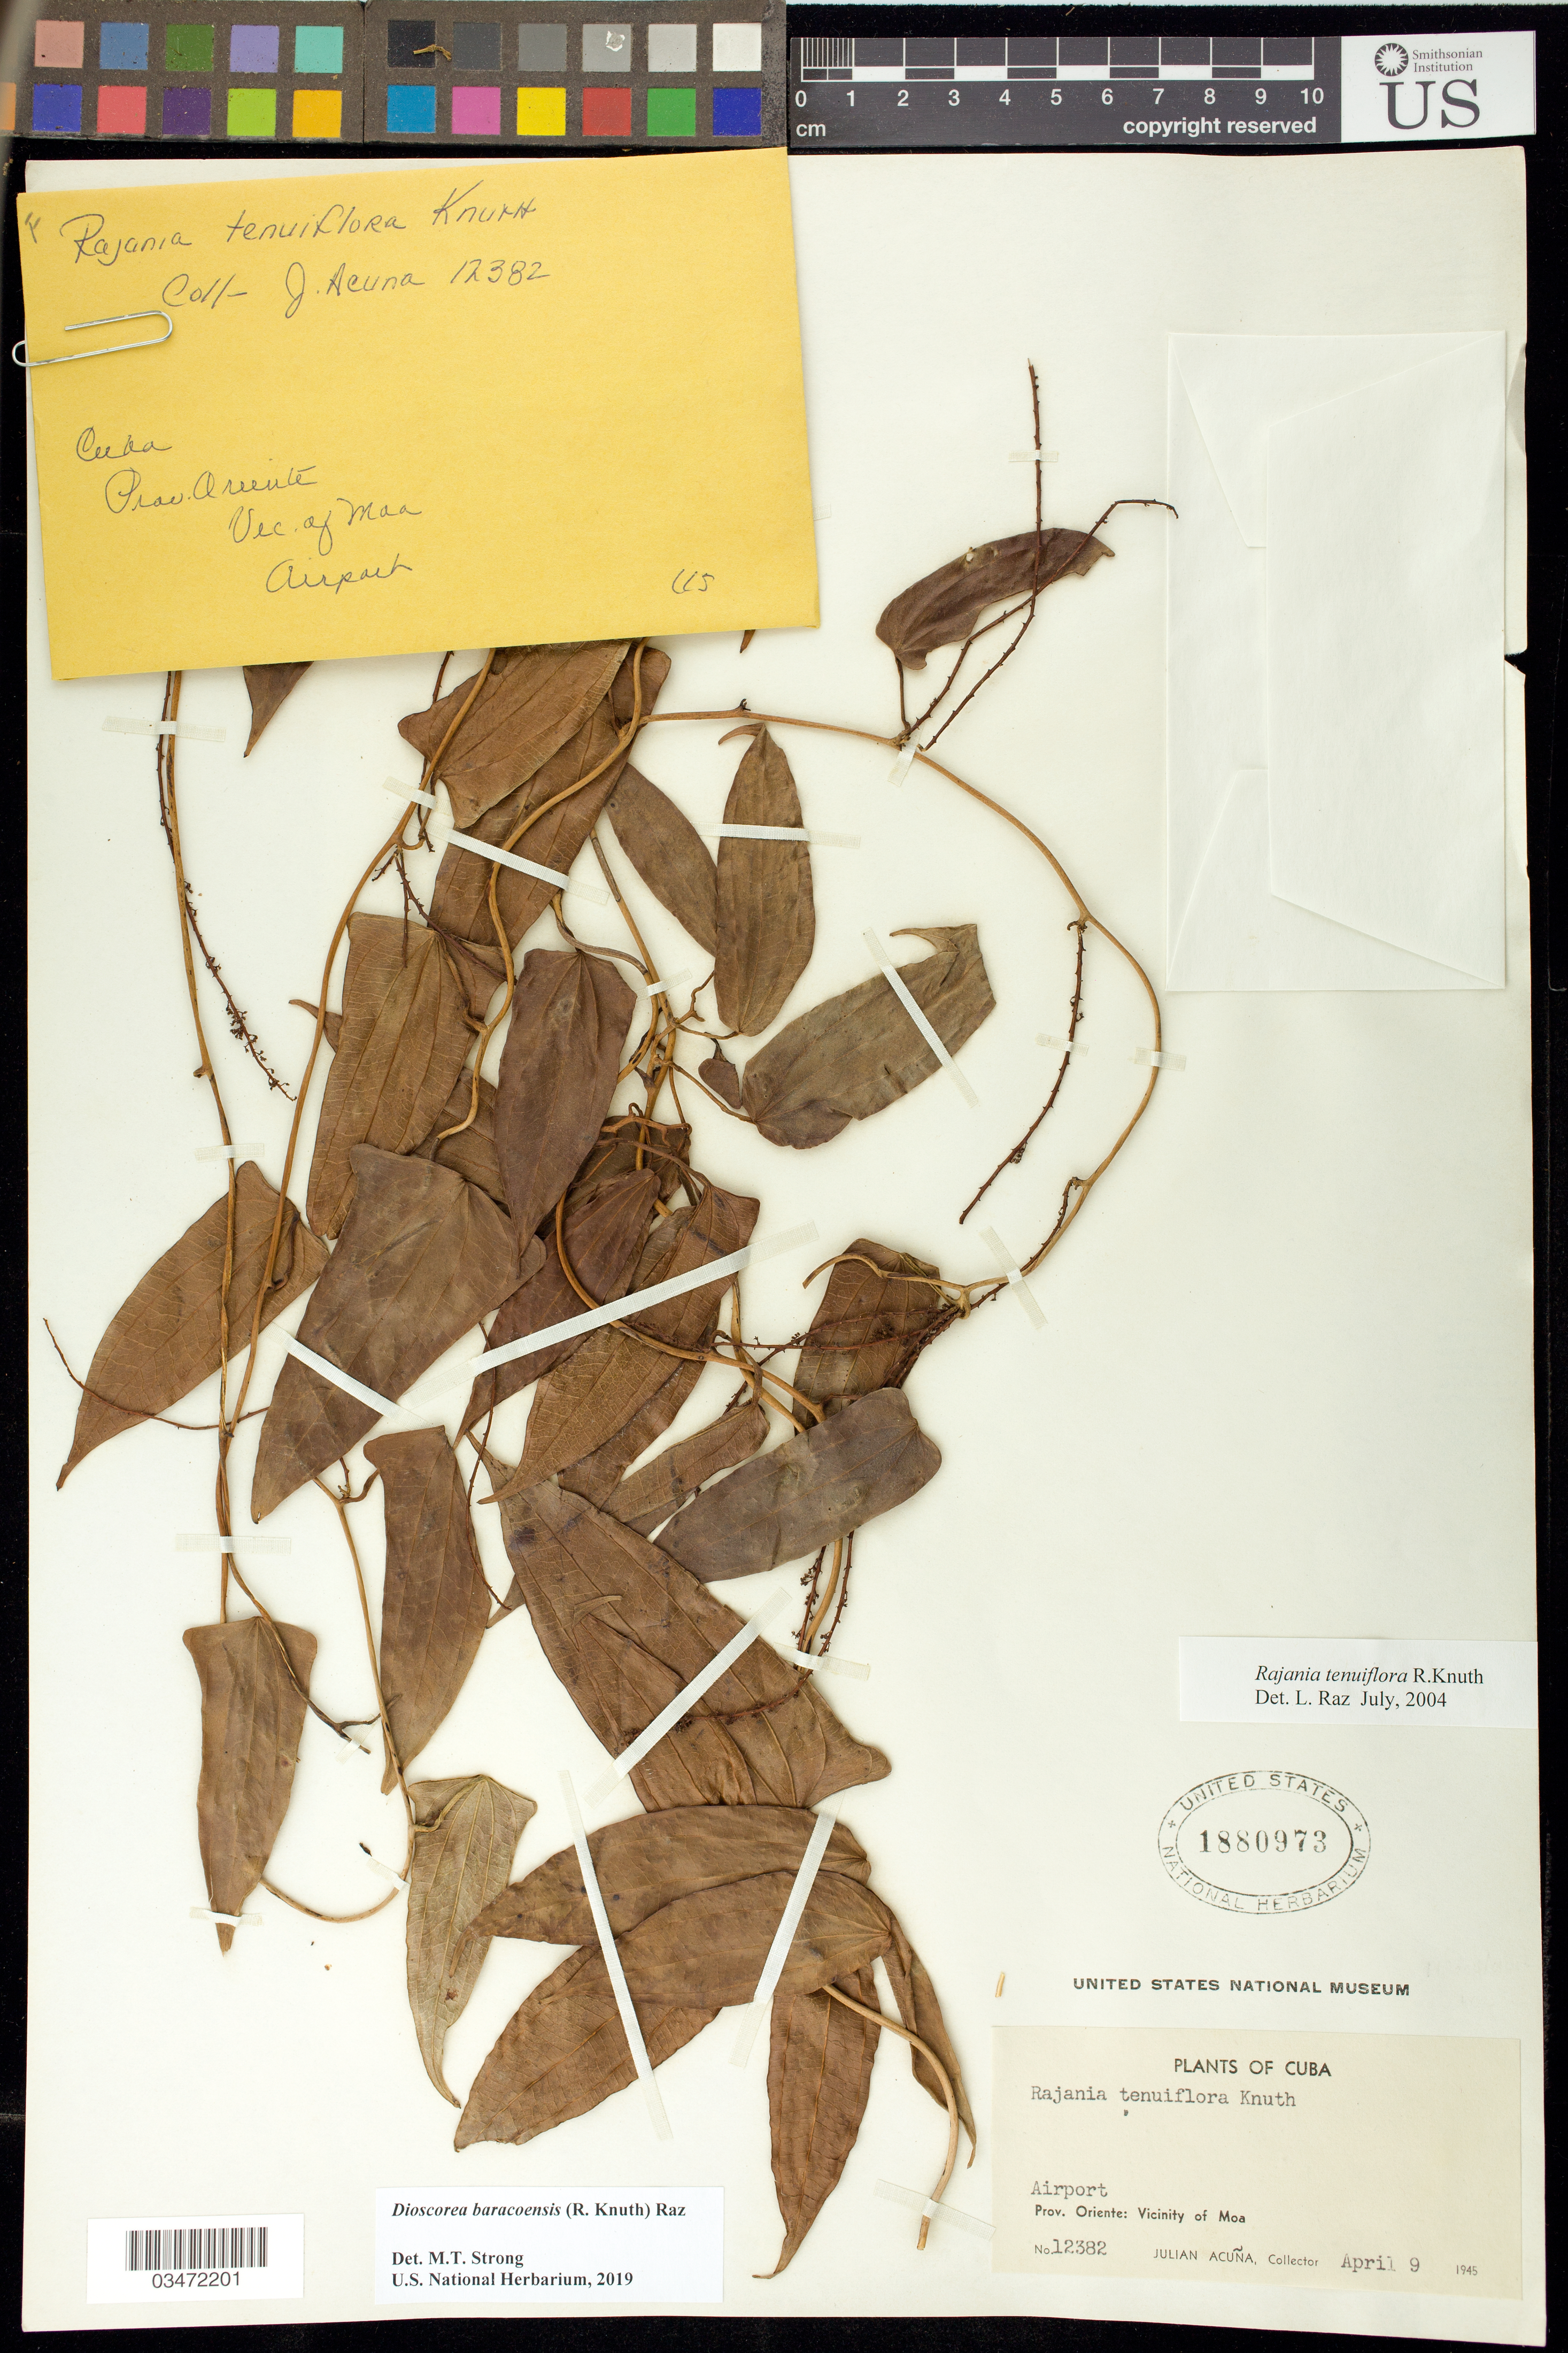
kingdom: Plantae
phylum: Tracheophyta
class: Liliopsida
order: Dioscoreales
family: Dioscoreaceae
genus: Dioscorea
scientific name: Dioscorea baracoensis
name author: (R. Knuth) Raz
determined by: Strong, M. T., (US), Smithsonian Institution - National Museum of Natural History (UNITED STATES)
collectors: J. B. Acuña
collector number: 12382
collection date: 1945-04-09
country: Cuba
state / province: Holguín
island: Cuba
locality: Oriente [Holguín]. Moa vicinity. Airport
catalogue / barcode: US 1880973